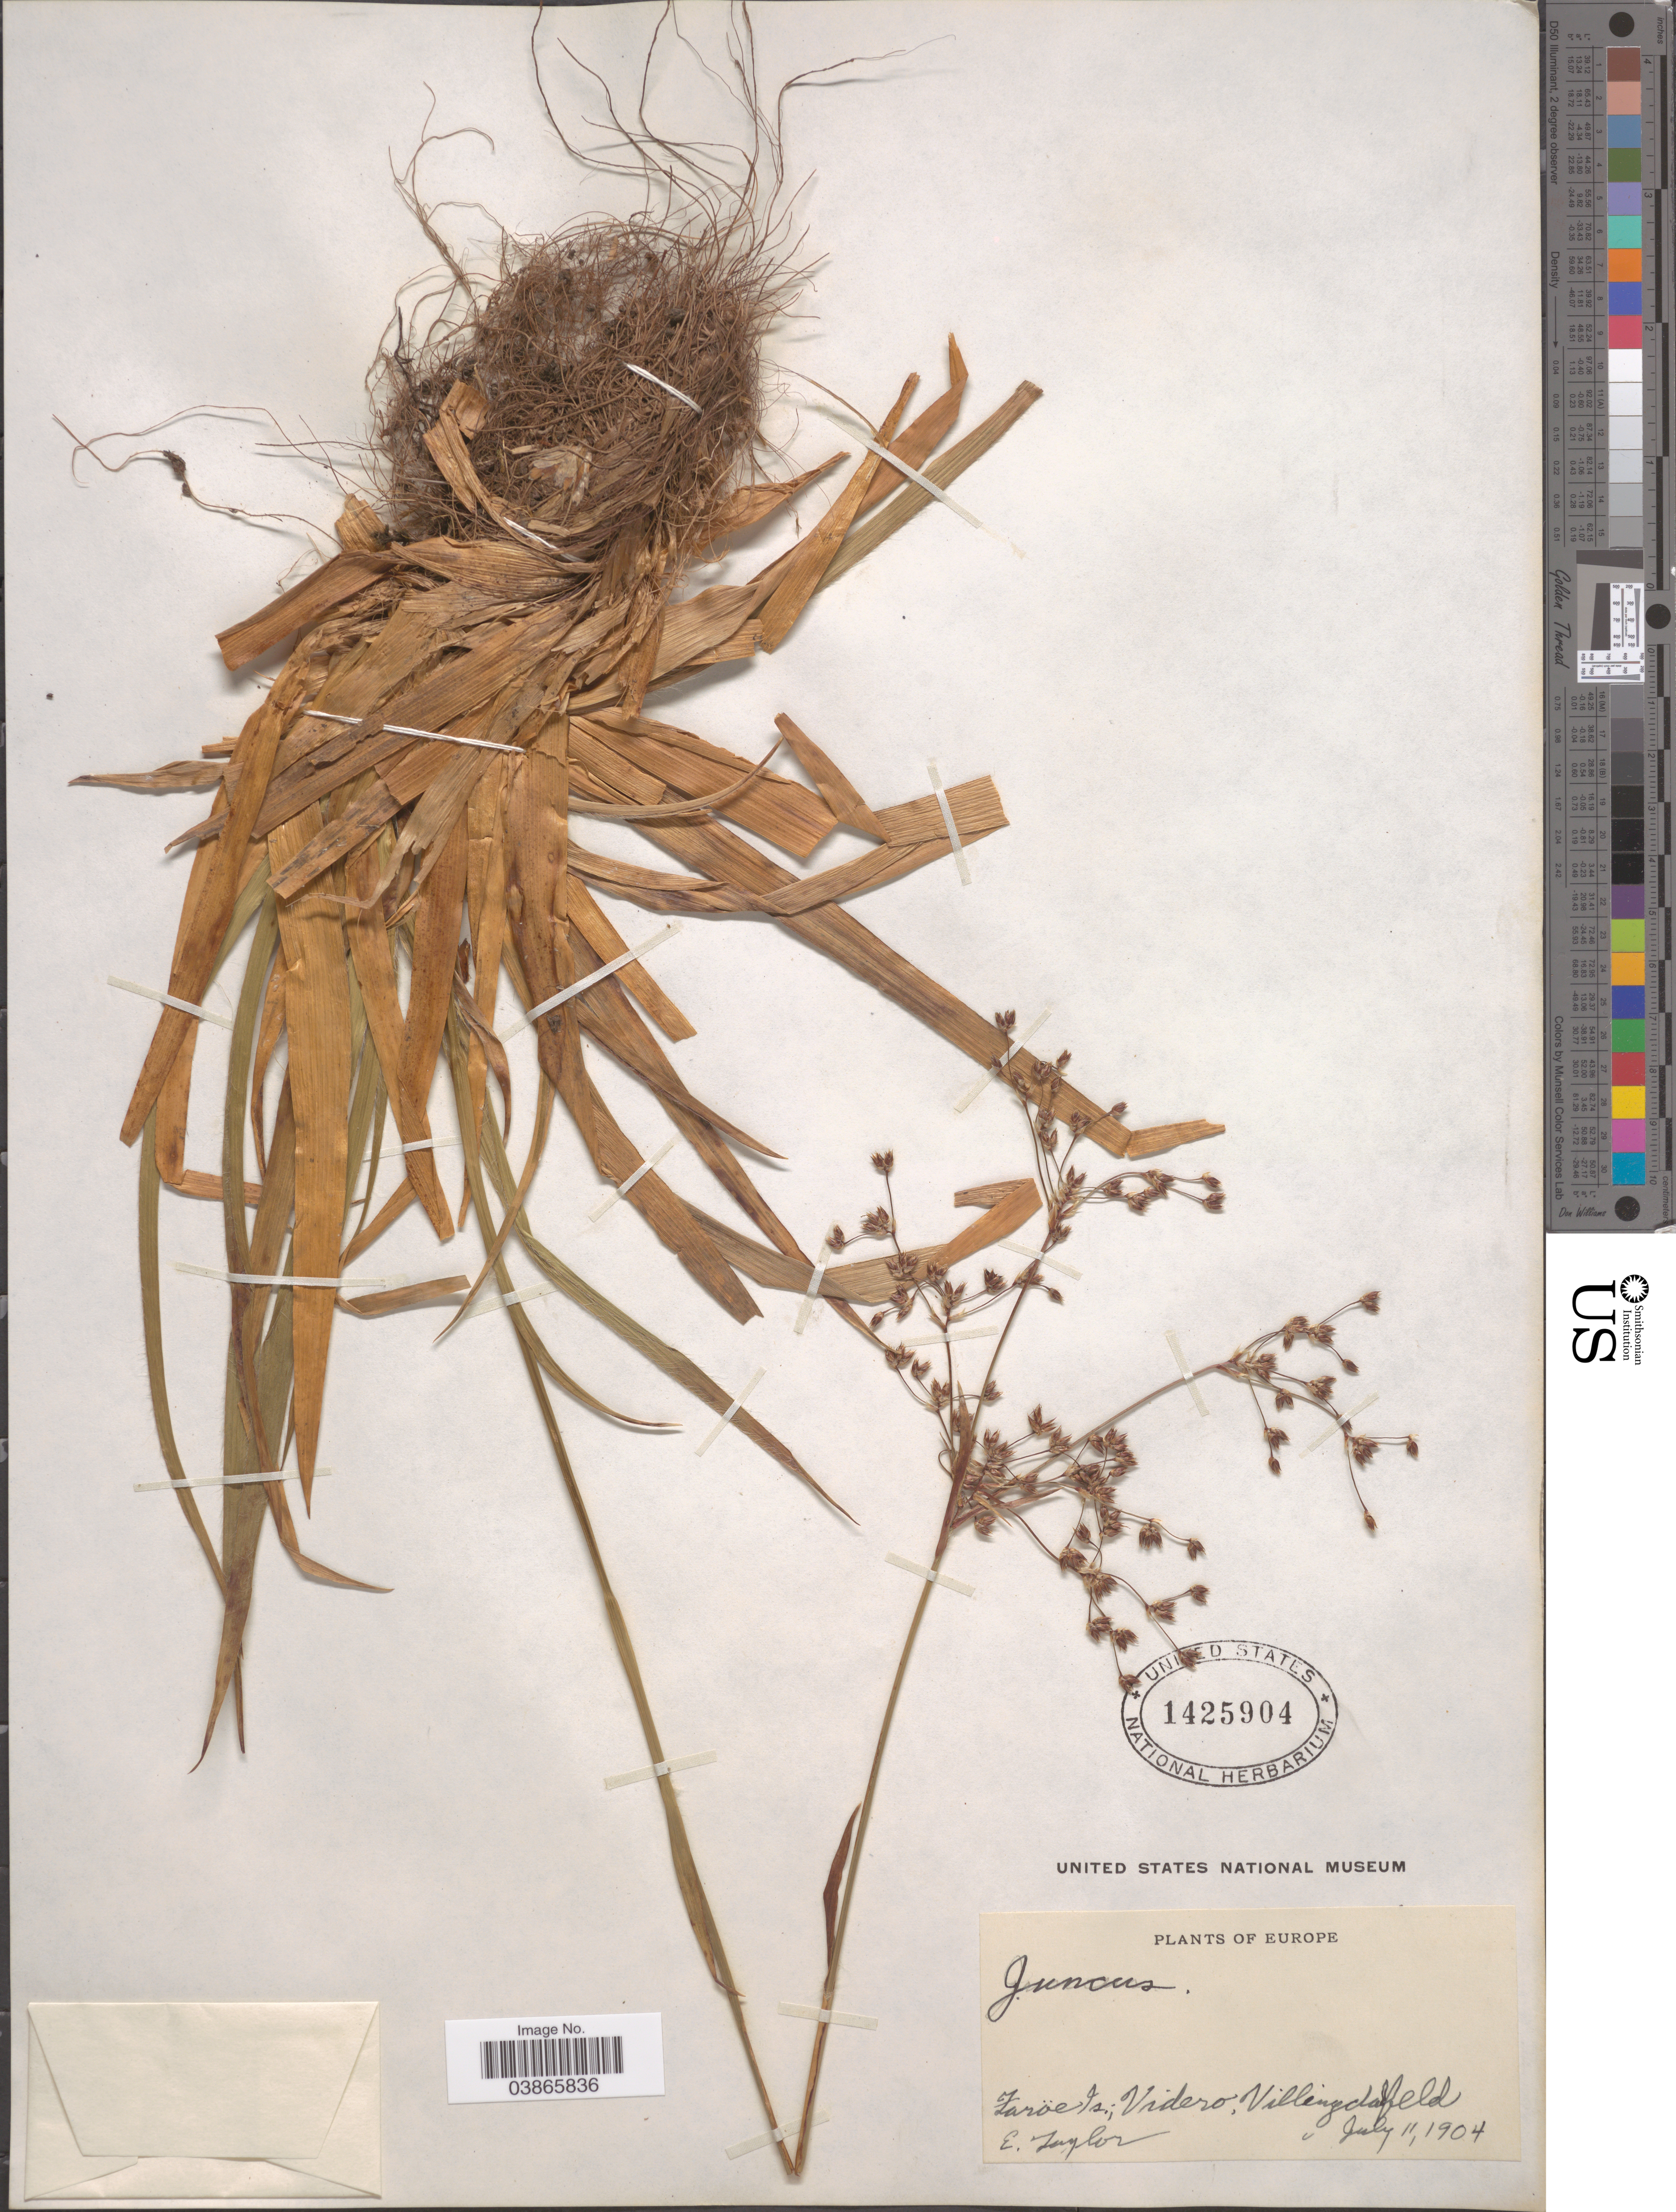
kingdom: Plantae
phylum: Tracheophyta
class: Liliopsida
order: Poales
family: Juncaceae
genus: Juncus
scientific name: Juncus sp.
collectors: E. Taylor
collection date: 1904-07-11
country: Denmark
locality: Europe. Faröe Is.; Videro, Villingdafeld.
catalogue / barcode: US 1425904